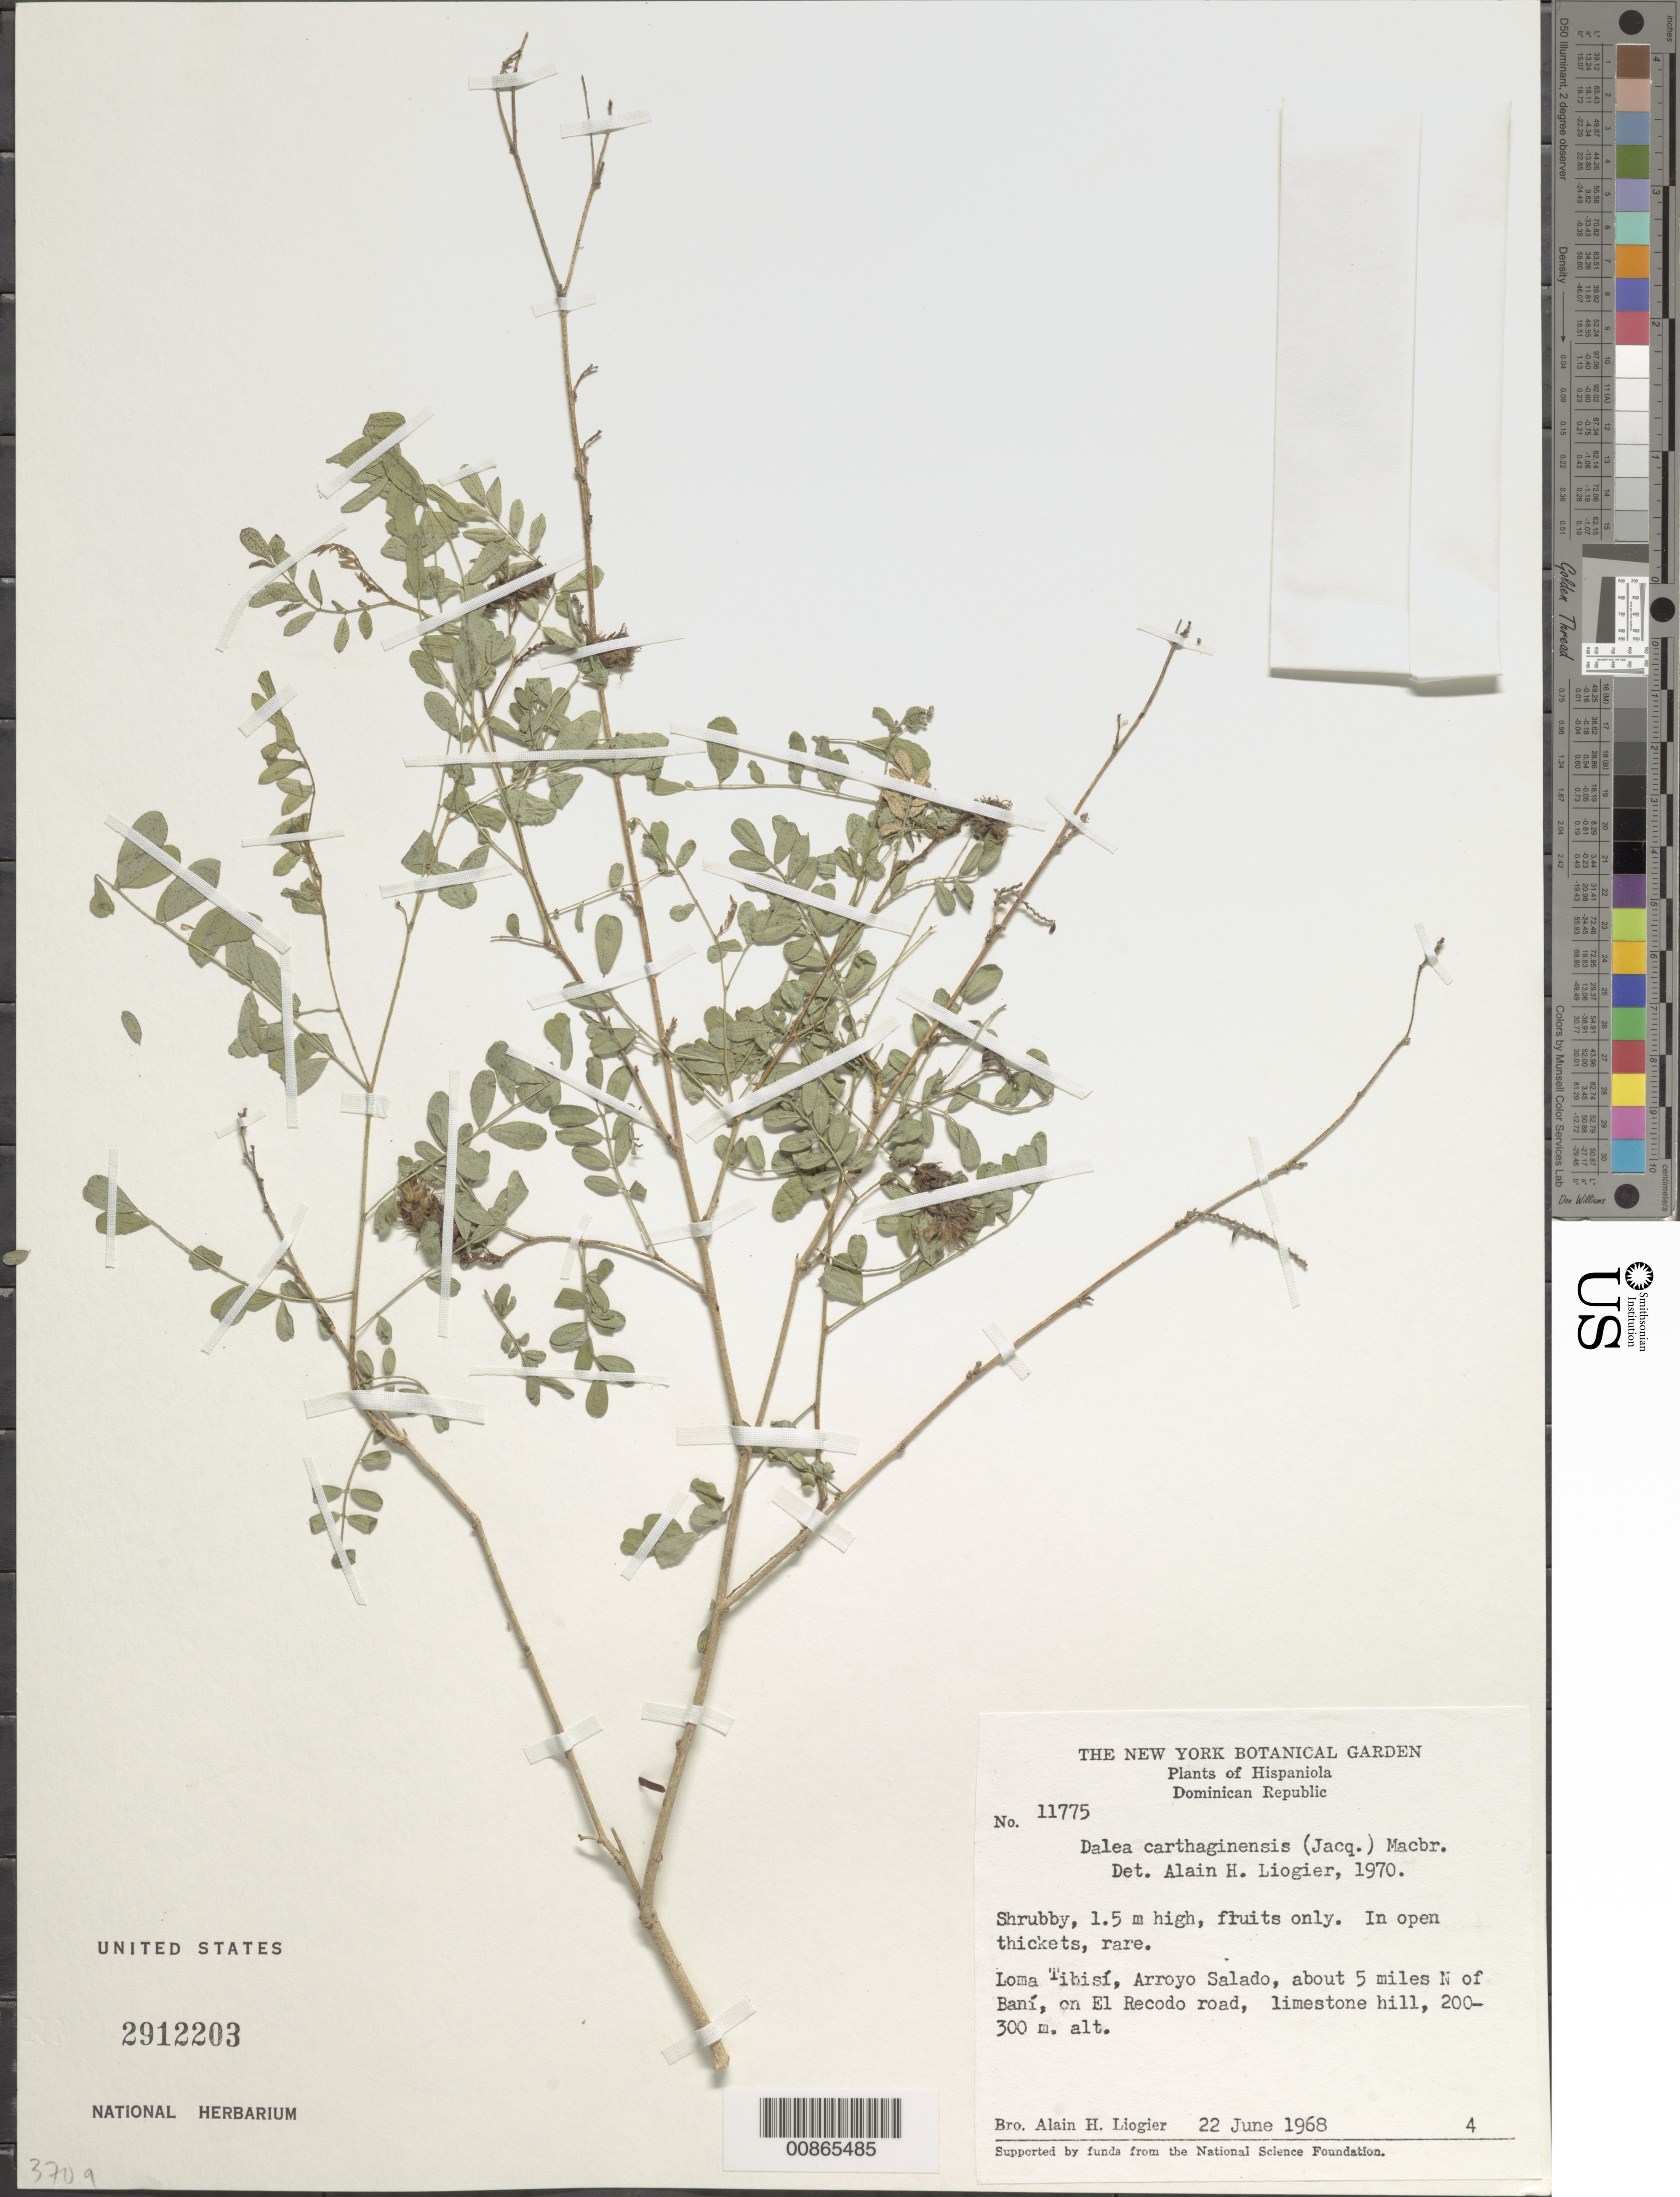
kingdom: Plantae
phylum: Tracheophyta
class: Magnoliopsida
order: Fabales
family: Fabaceae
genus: Dalea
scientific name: Dalea carthagenensis var. carthagenensis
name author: (Jacq.) J.F. Macbr.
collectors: A. H. Liogier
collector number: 11775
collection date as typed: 22 Jun 1968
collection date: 1968-06-22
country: Dominican Republic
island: Hispaniola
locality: Loma Tibisí, Arroyo Salado, about 5 miles N of Baní, on El Recodo road.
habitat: In open thickets. Limestone hill.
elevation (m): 200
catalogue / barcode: US 2912203